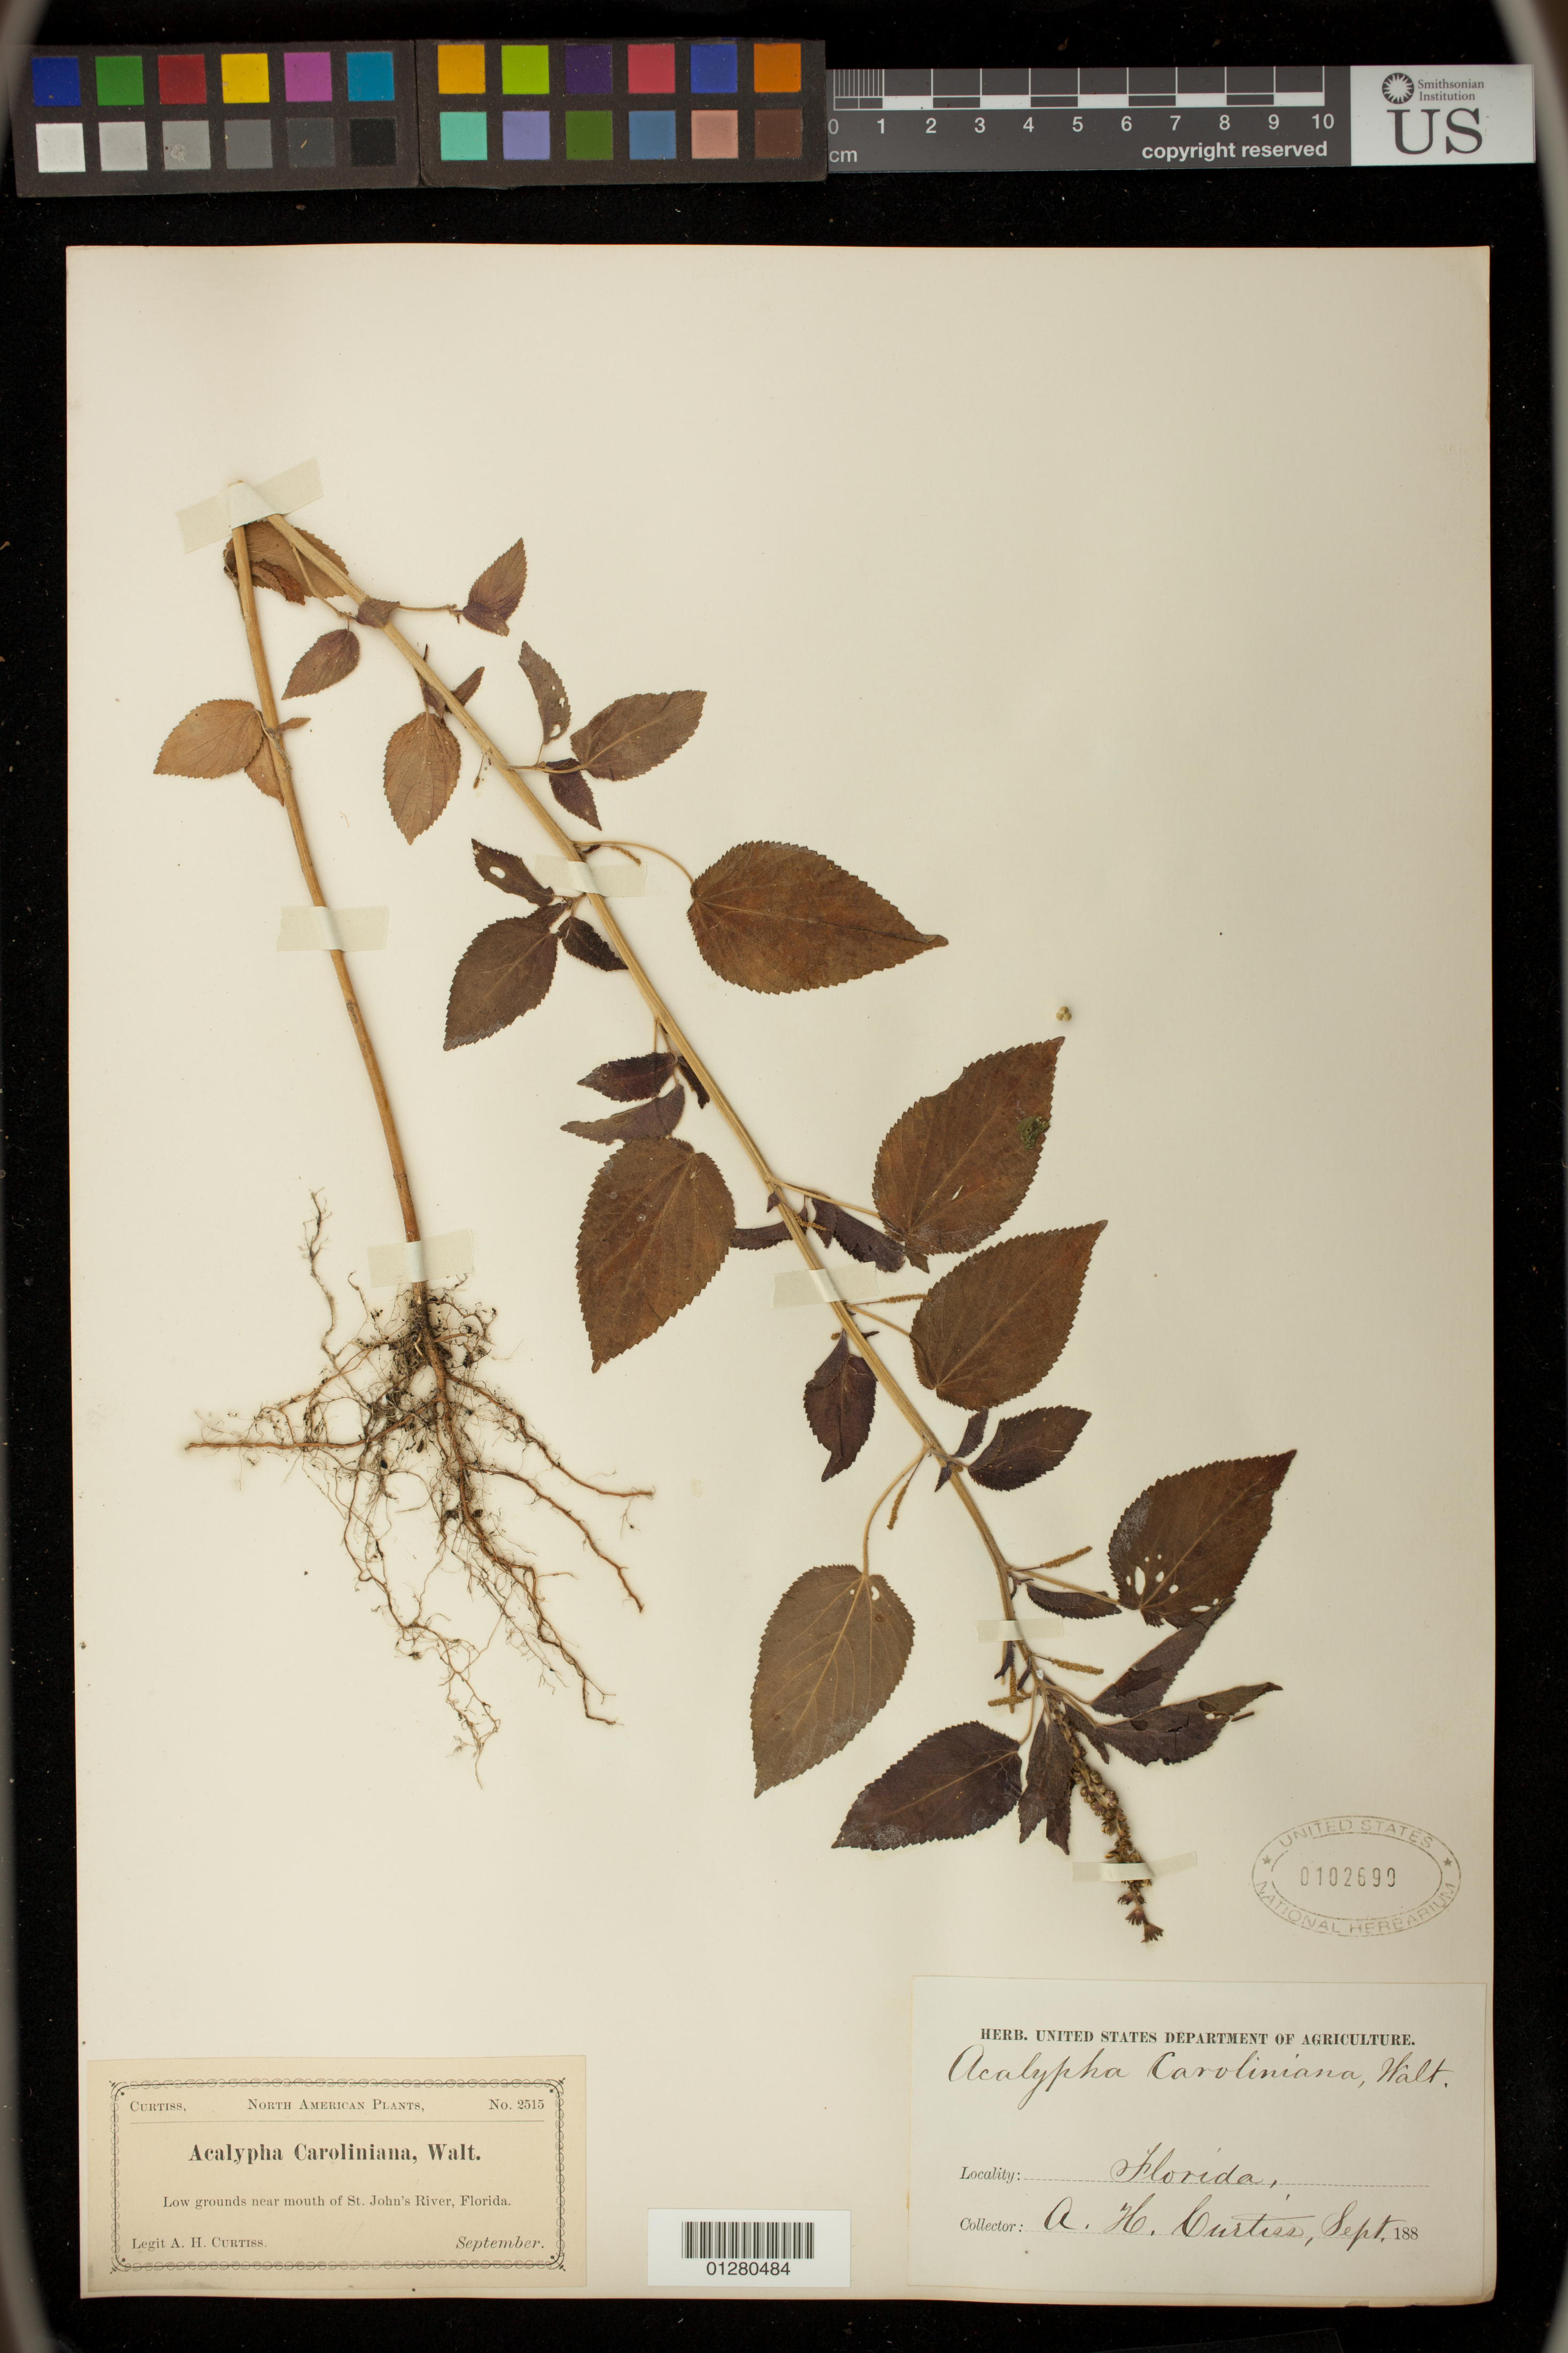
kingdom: Plantae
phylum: Tracheophyta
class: Magnoliopsida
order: Malpighiales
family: Euphorbiaceae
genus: Acalypha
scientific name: Acalypha ostryifolia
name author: Ridd.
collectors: A. H. Curtiss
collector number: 2515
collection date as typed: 188- 09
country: United States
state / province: Florida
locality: Near mouth of St. John's River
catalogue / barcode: US 102699